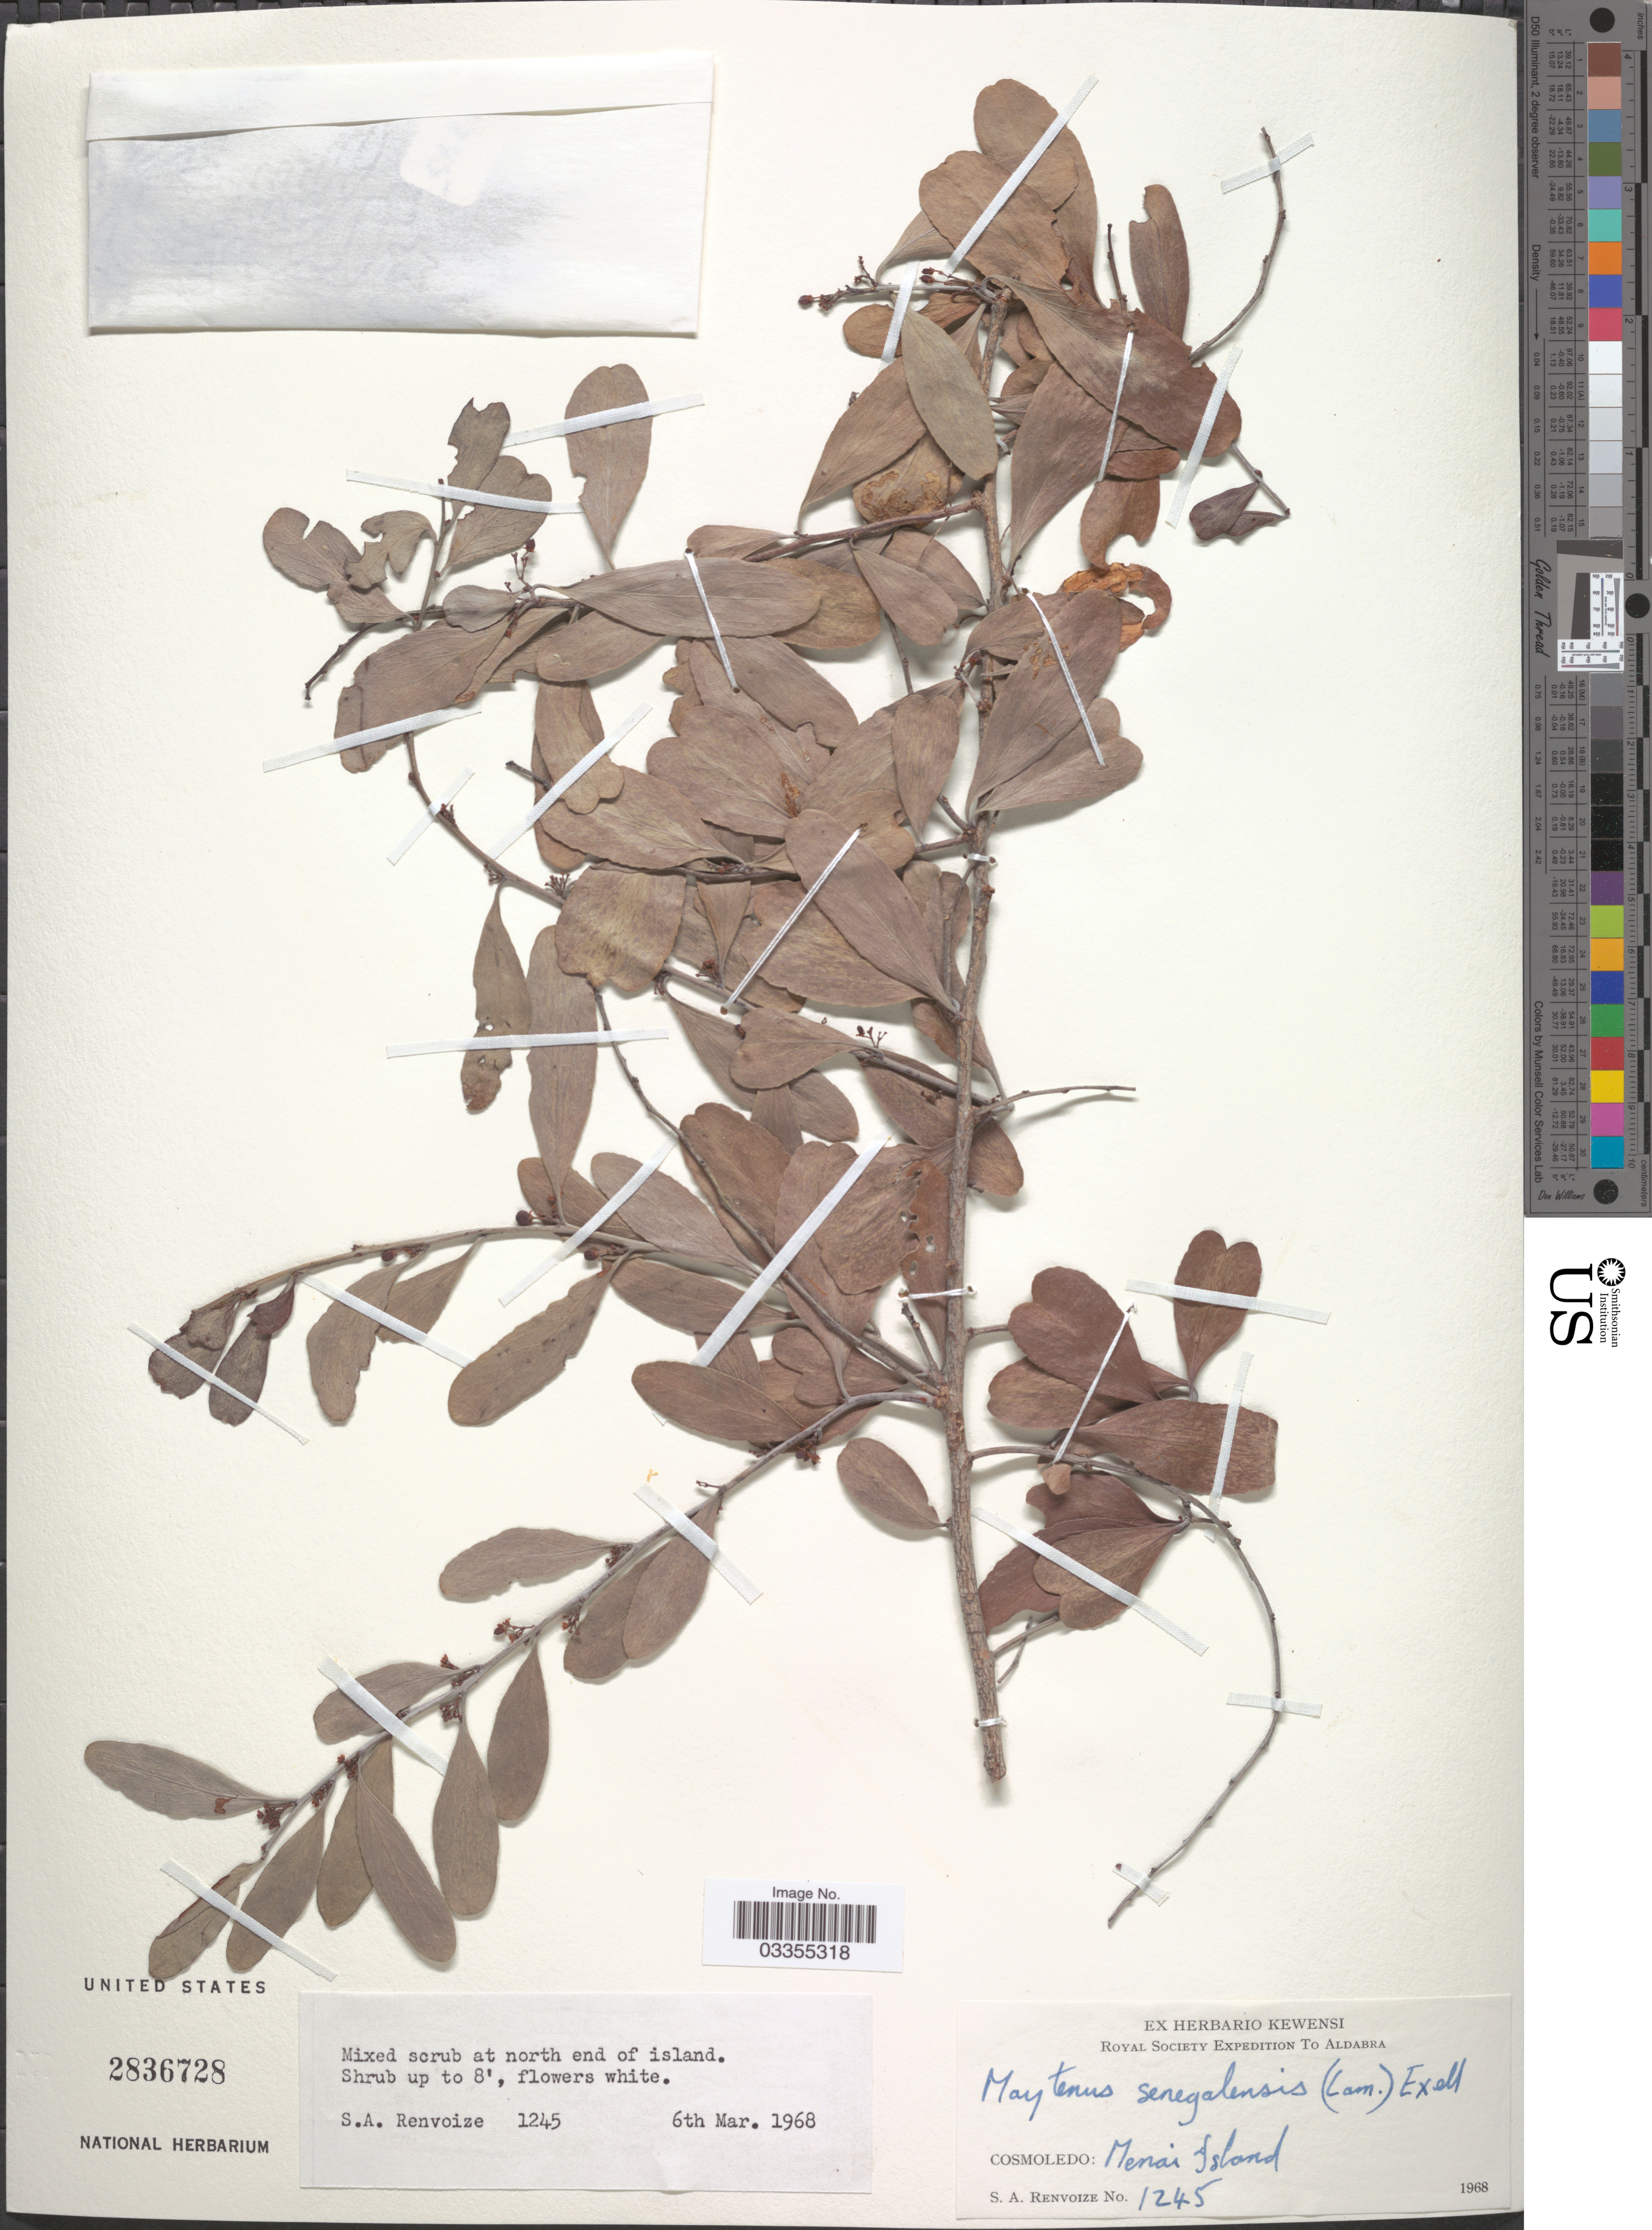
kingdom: Plantae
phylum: Tracheophyta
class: Magnoliopsida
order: Celastrales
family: Celastraceae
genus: Gymnosporia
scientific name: Gymnosporia grossulariae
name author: (Tul.) Loes.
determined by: Strong, Mark T., (BOT), Smithsonian Institution - National Museum of Natural History (UNITED STATES)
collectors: S. A. Renvoize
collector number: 1245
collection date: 1968-03-06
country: Seychelles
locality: Aldabra. Cosmoledo: Menai Island.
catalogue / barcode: US 2836728